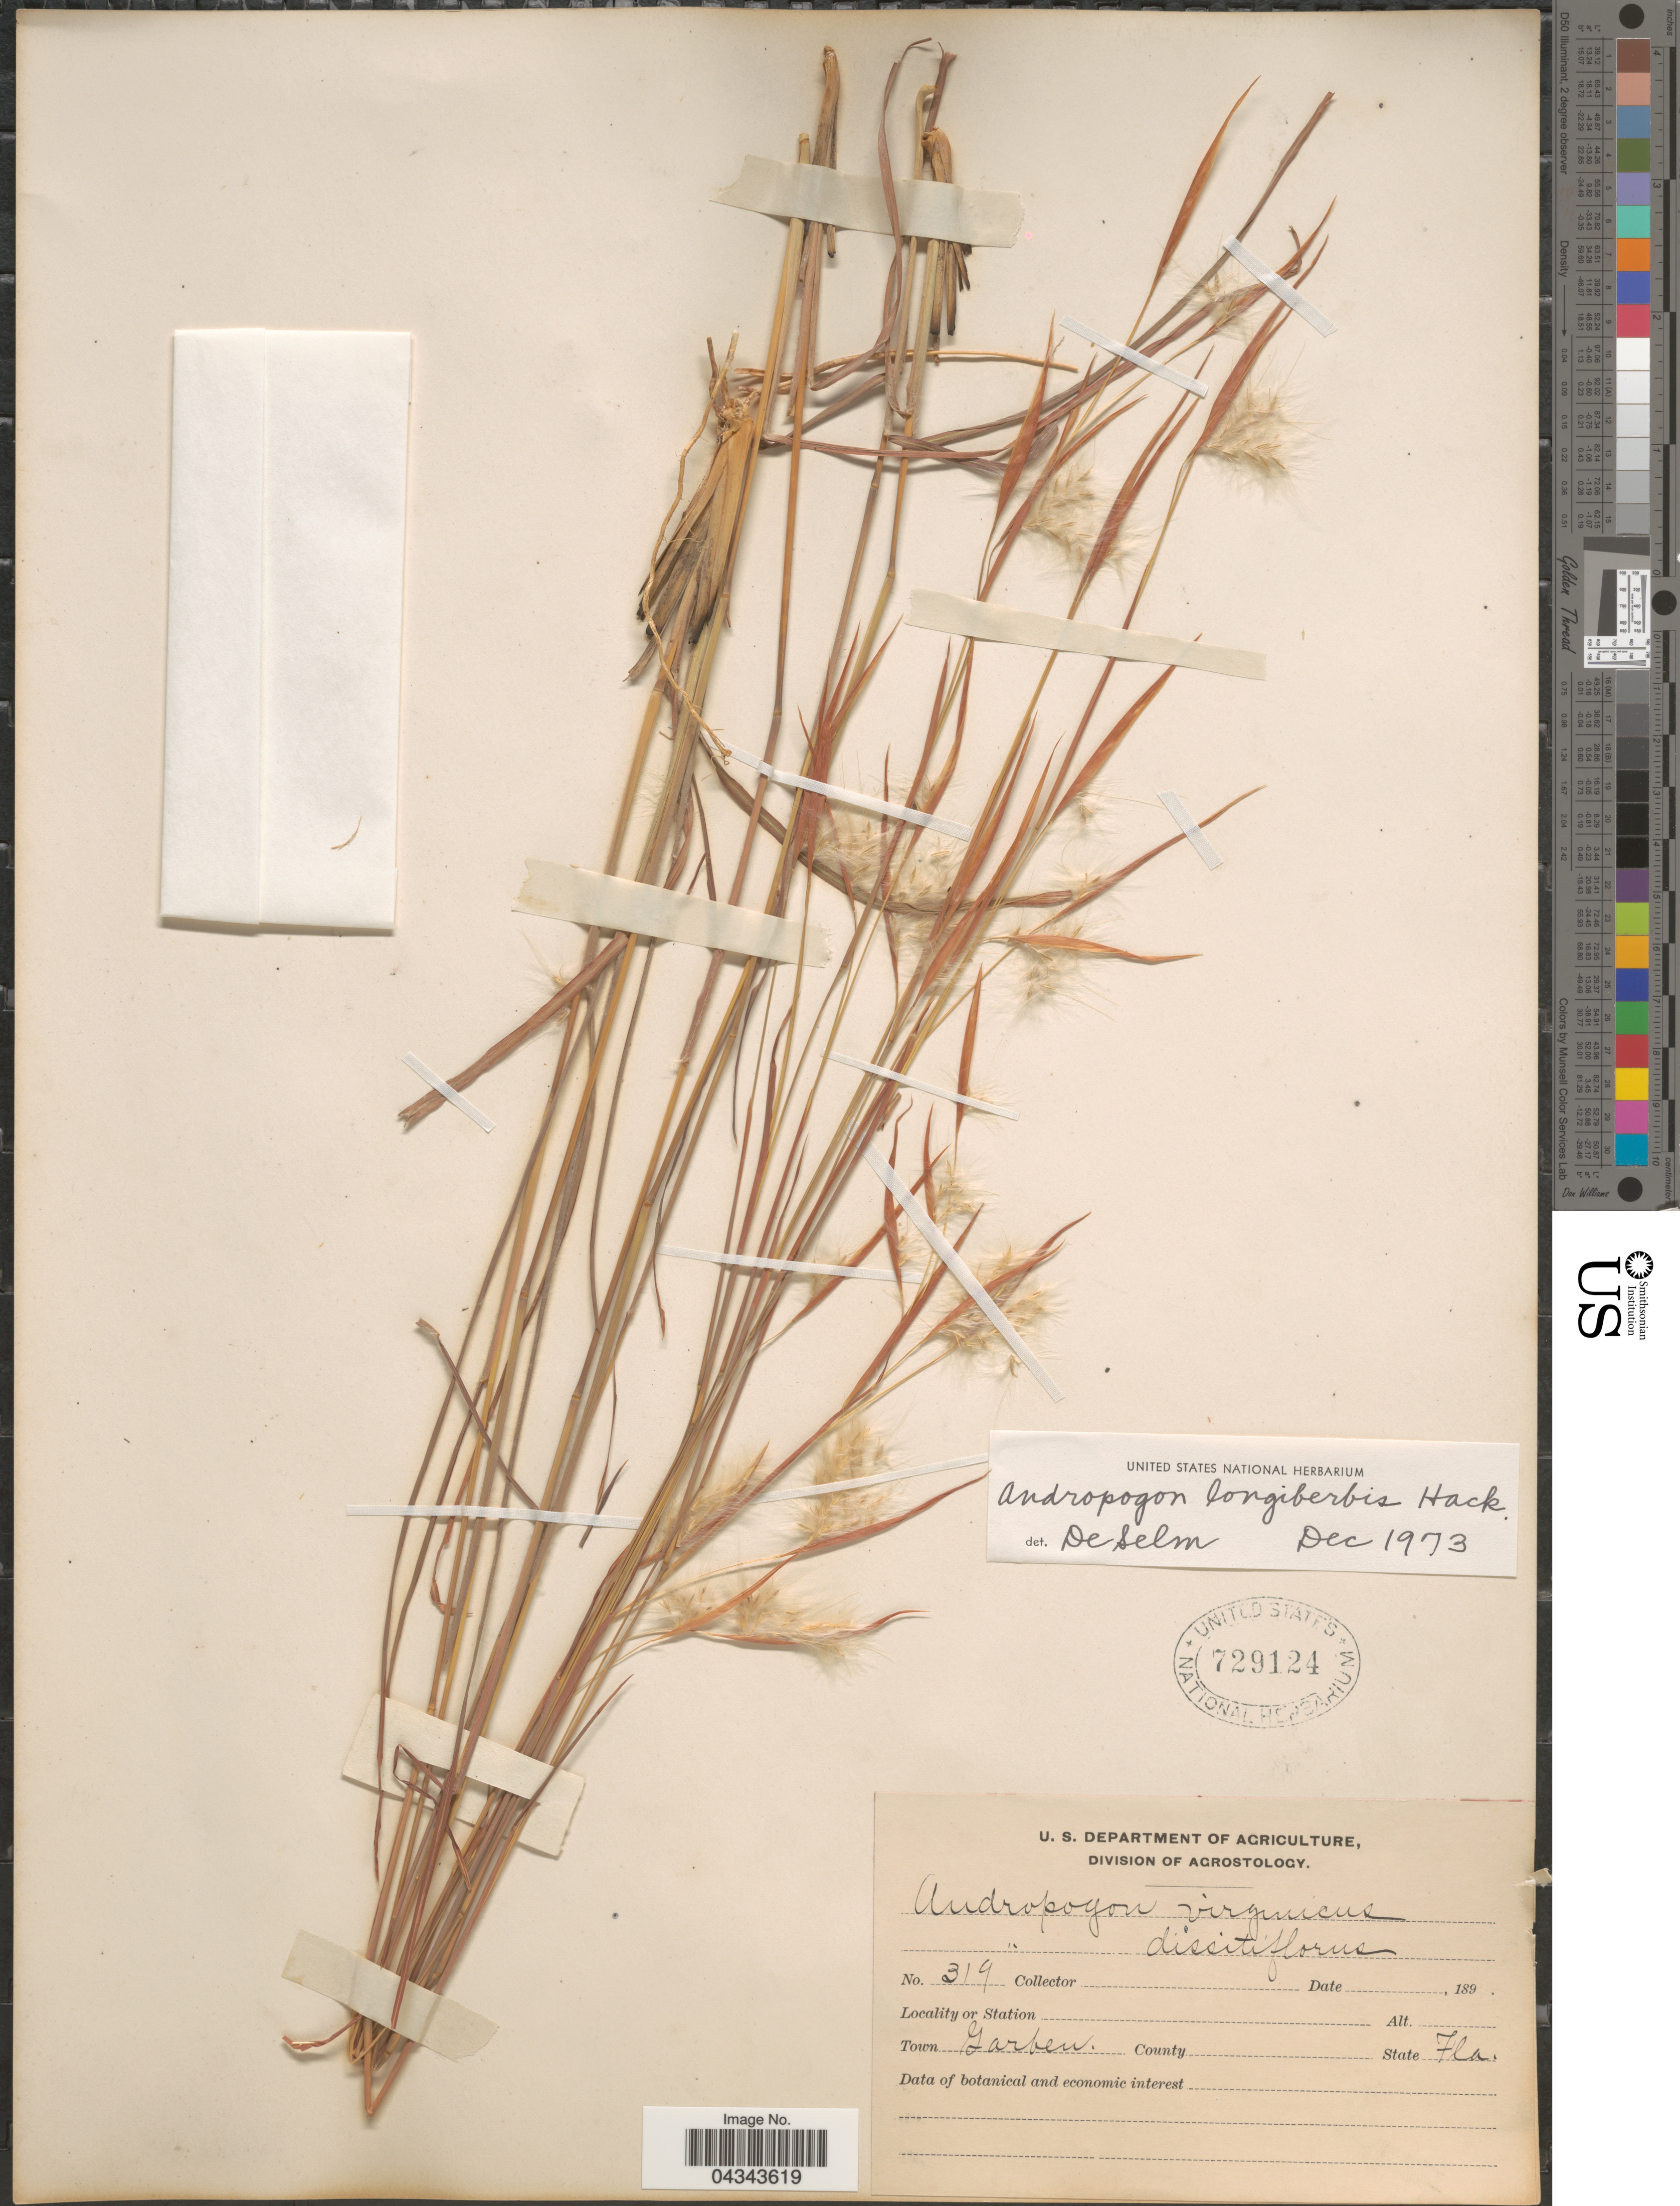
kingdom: Plantae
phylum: Tracheophyta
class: Liliopsida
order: Poales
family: Poaceae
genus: Andropogon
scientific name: Andropogon longiberbis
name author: Hack.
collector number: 319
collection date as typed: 189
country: United States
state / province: Florida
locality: Town Garben.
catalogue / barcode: US 729124